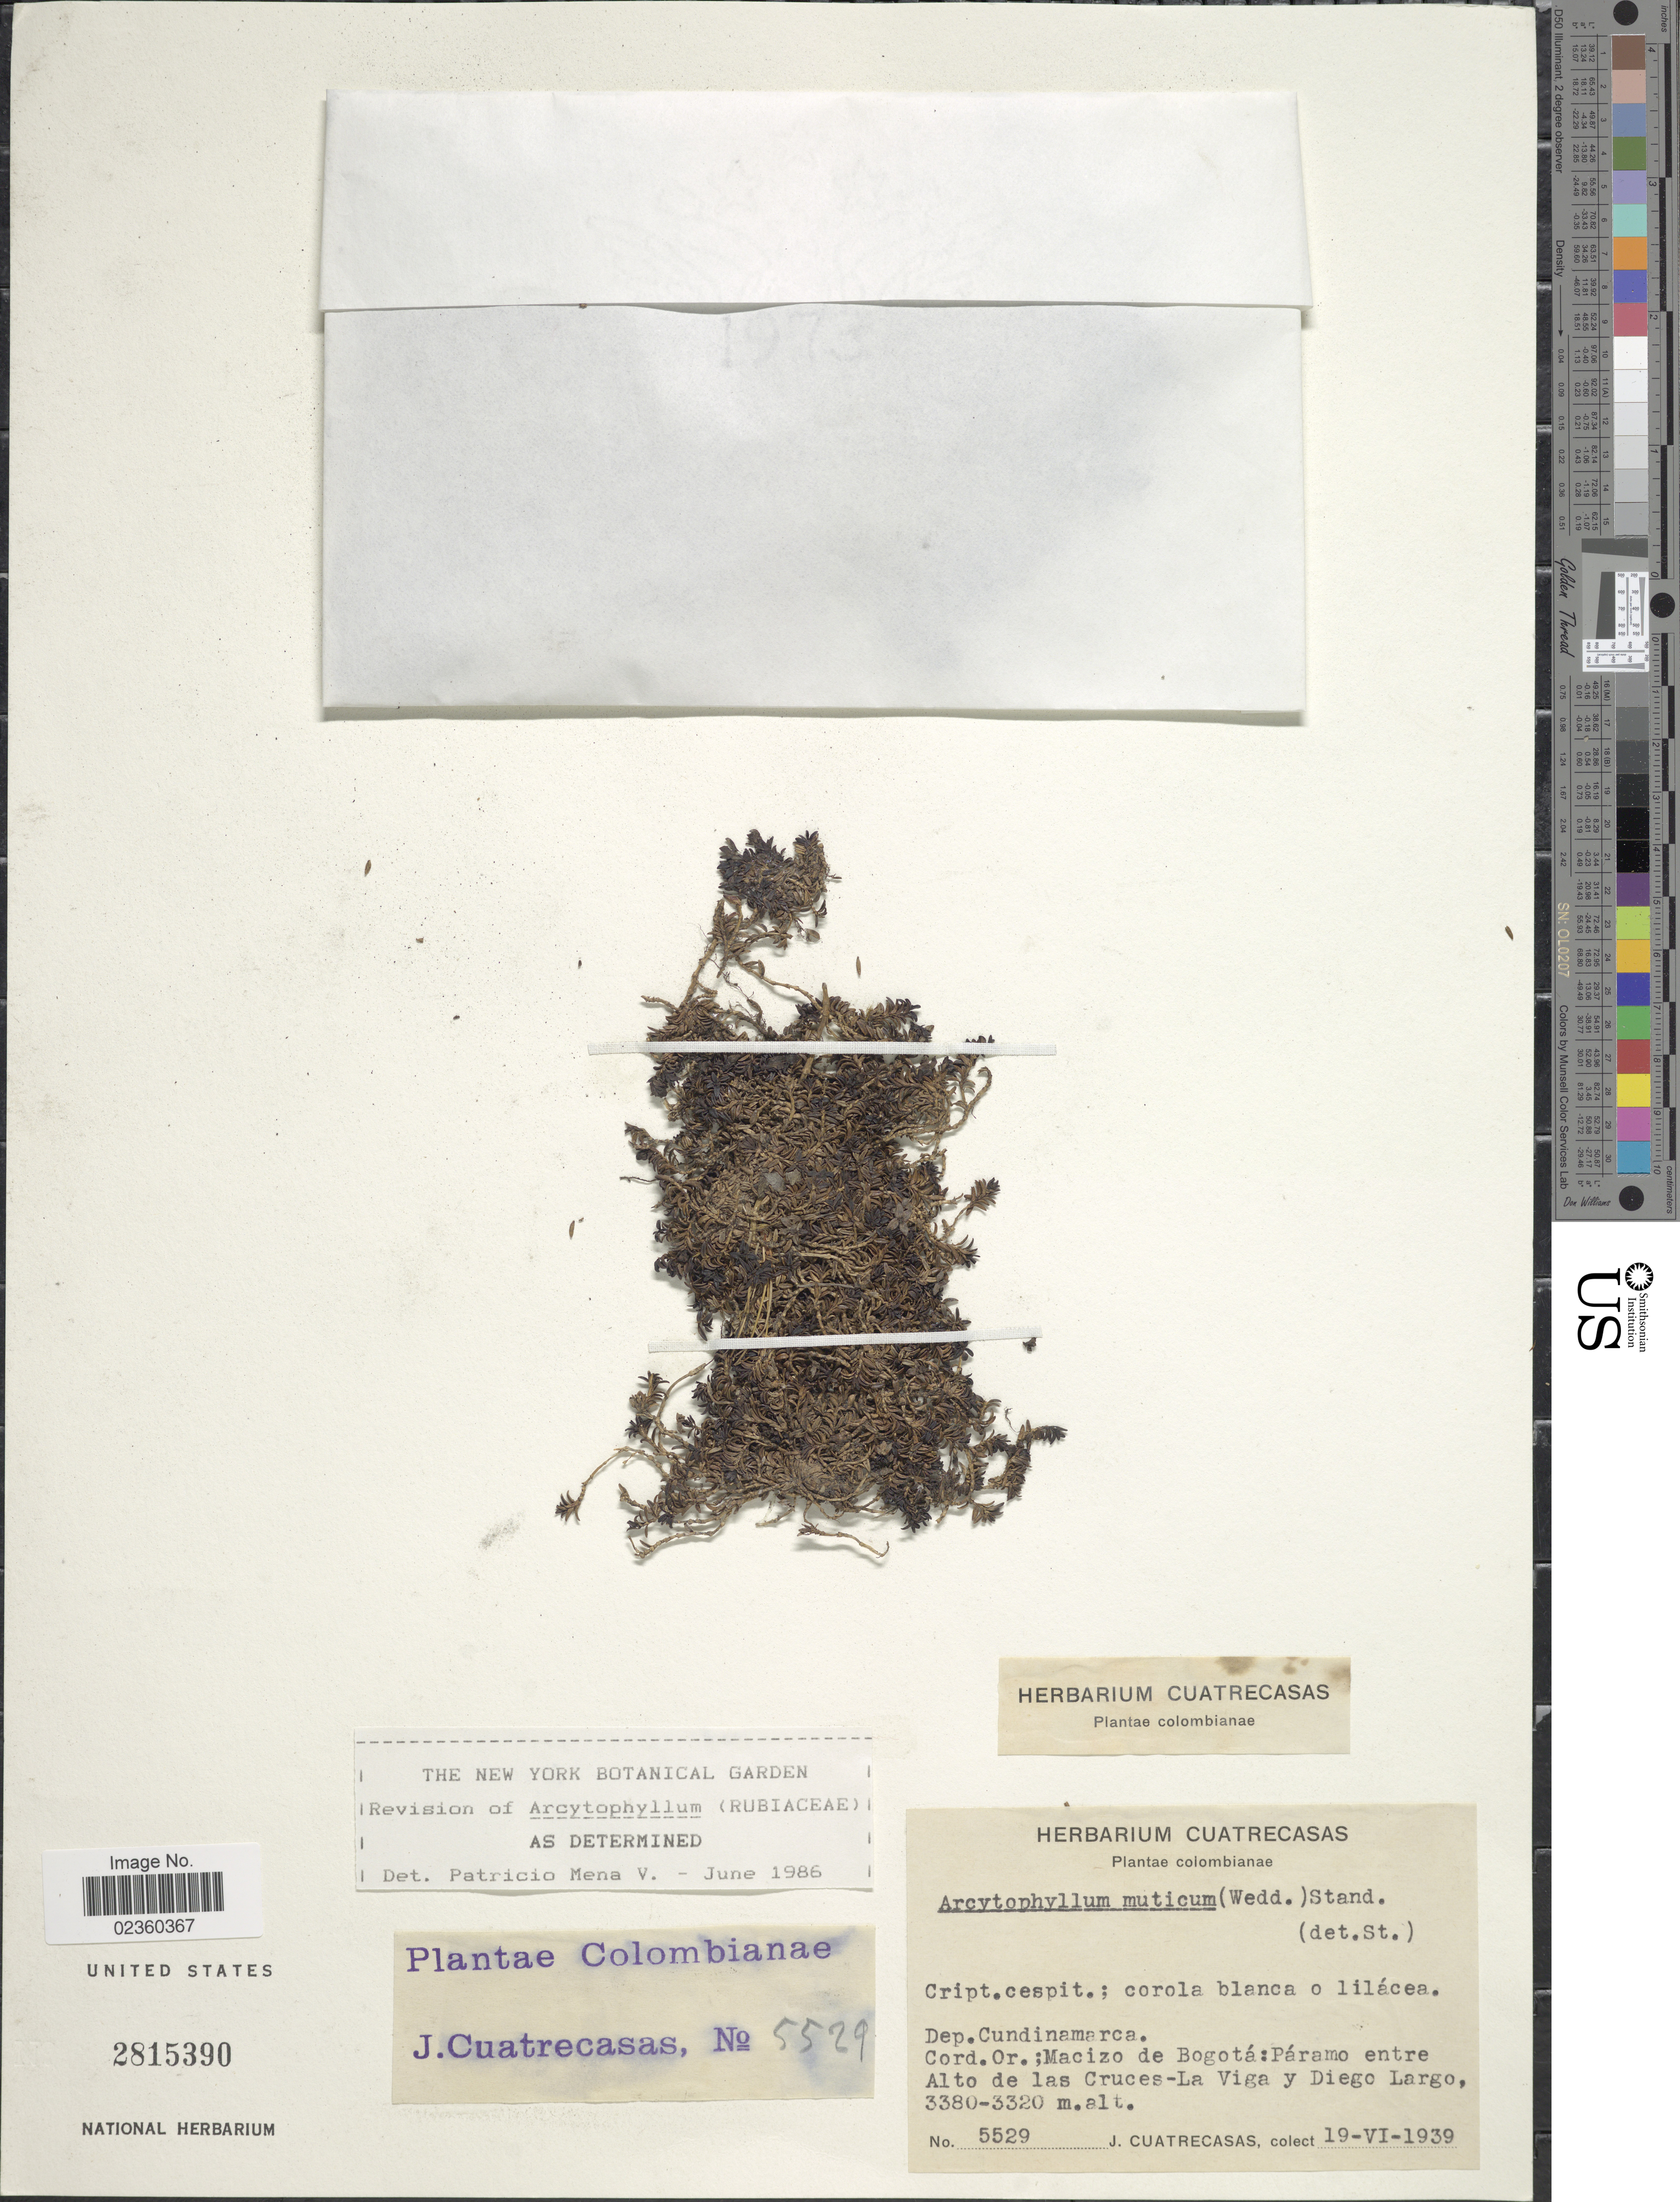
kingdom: Plantae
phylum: Tracheophyta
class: Magnoliopsida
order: Gentianales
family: Rubiaceae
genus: Arcytophyllum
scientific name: Arcytophyllum muticum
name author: (Wedd.) Standl.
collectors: J. Cuatrecasas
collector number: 5529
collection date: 1939-06-19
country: Colombia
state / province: Cundinamarca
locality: Dep. Cundinamarca. Cord. Or.; Macizo de Bogotá: Páramo entre Alto de las Cruces-La Viga y Diego Largo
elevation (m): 3320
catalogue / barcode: US 2815390